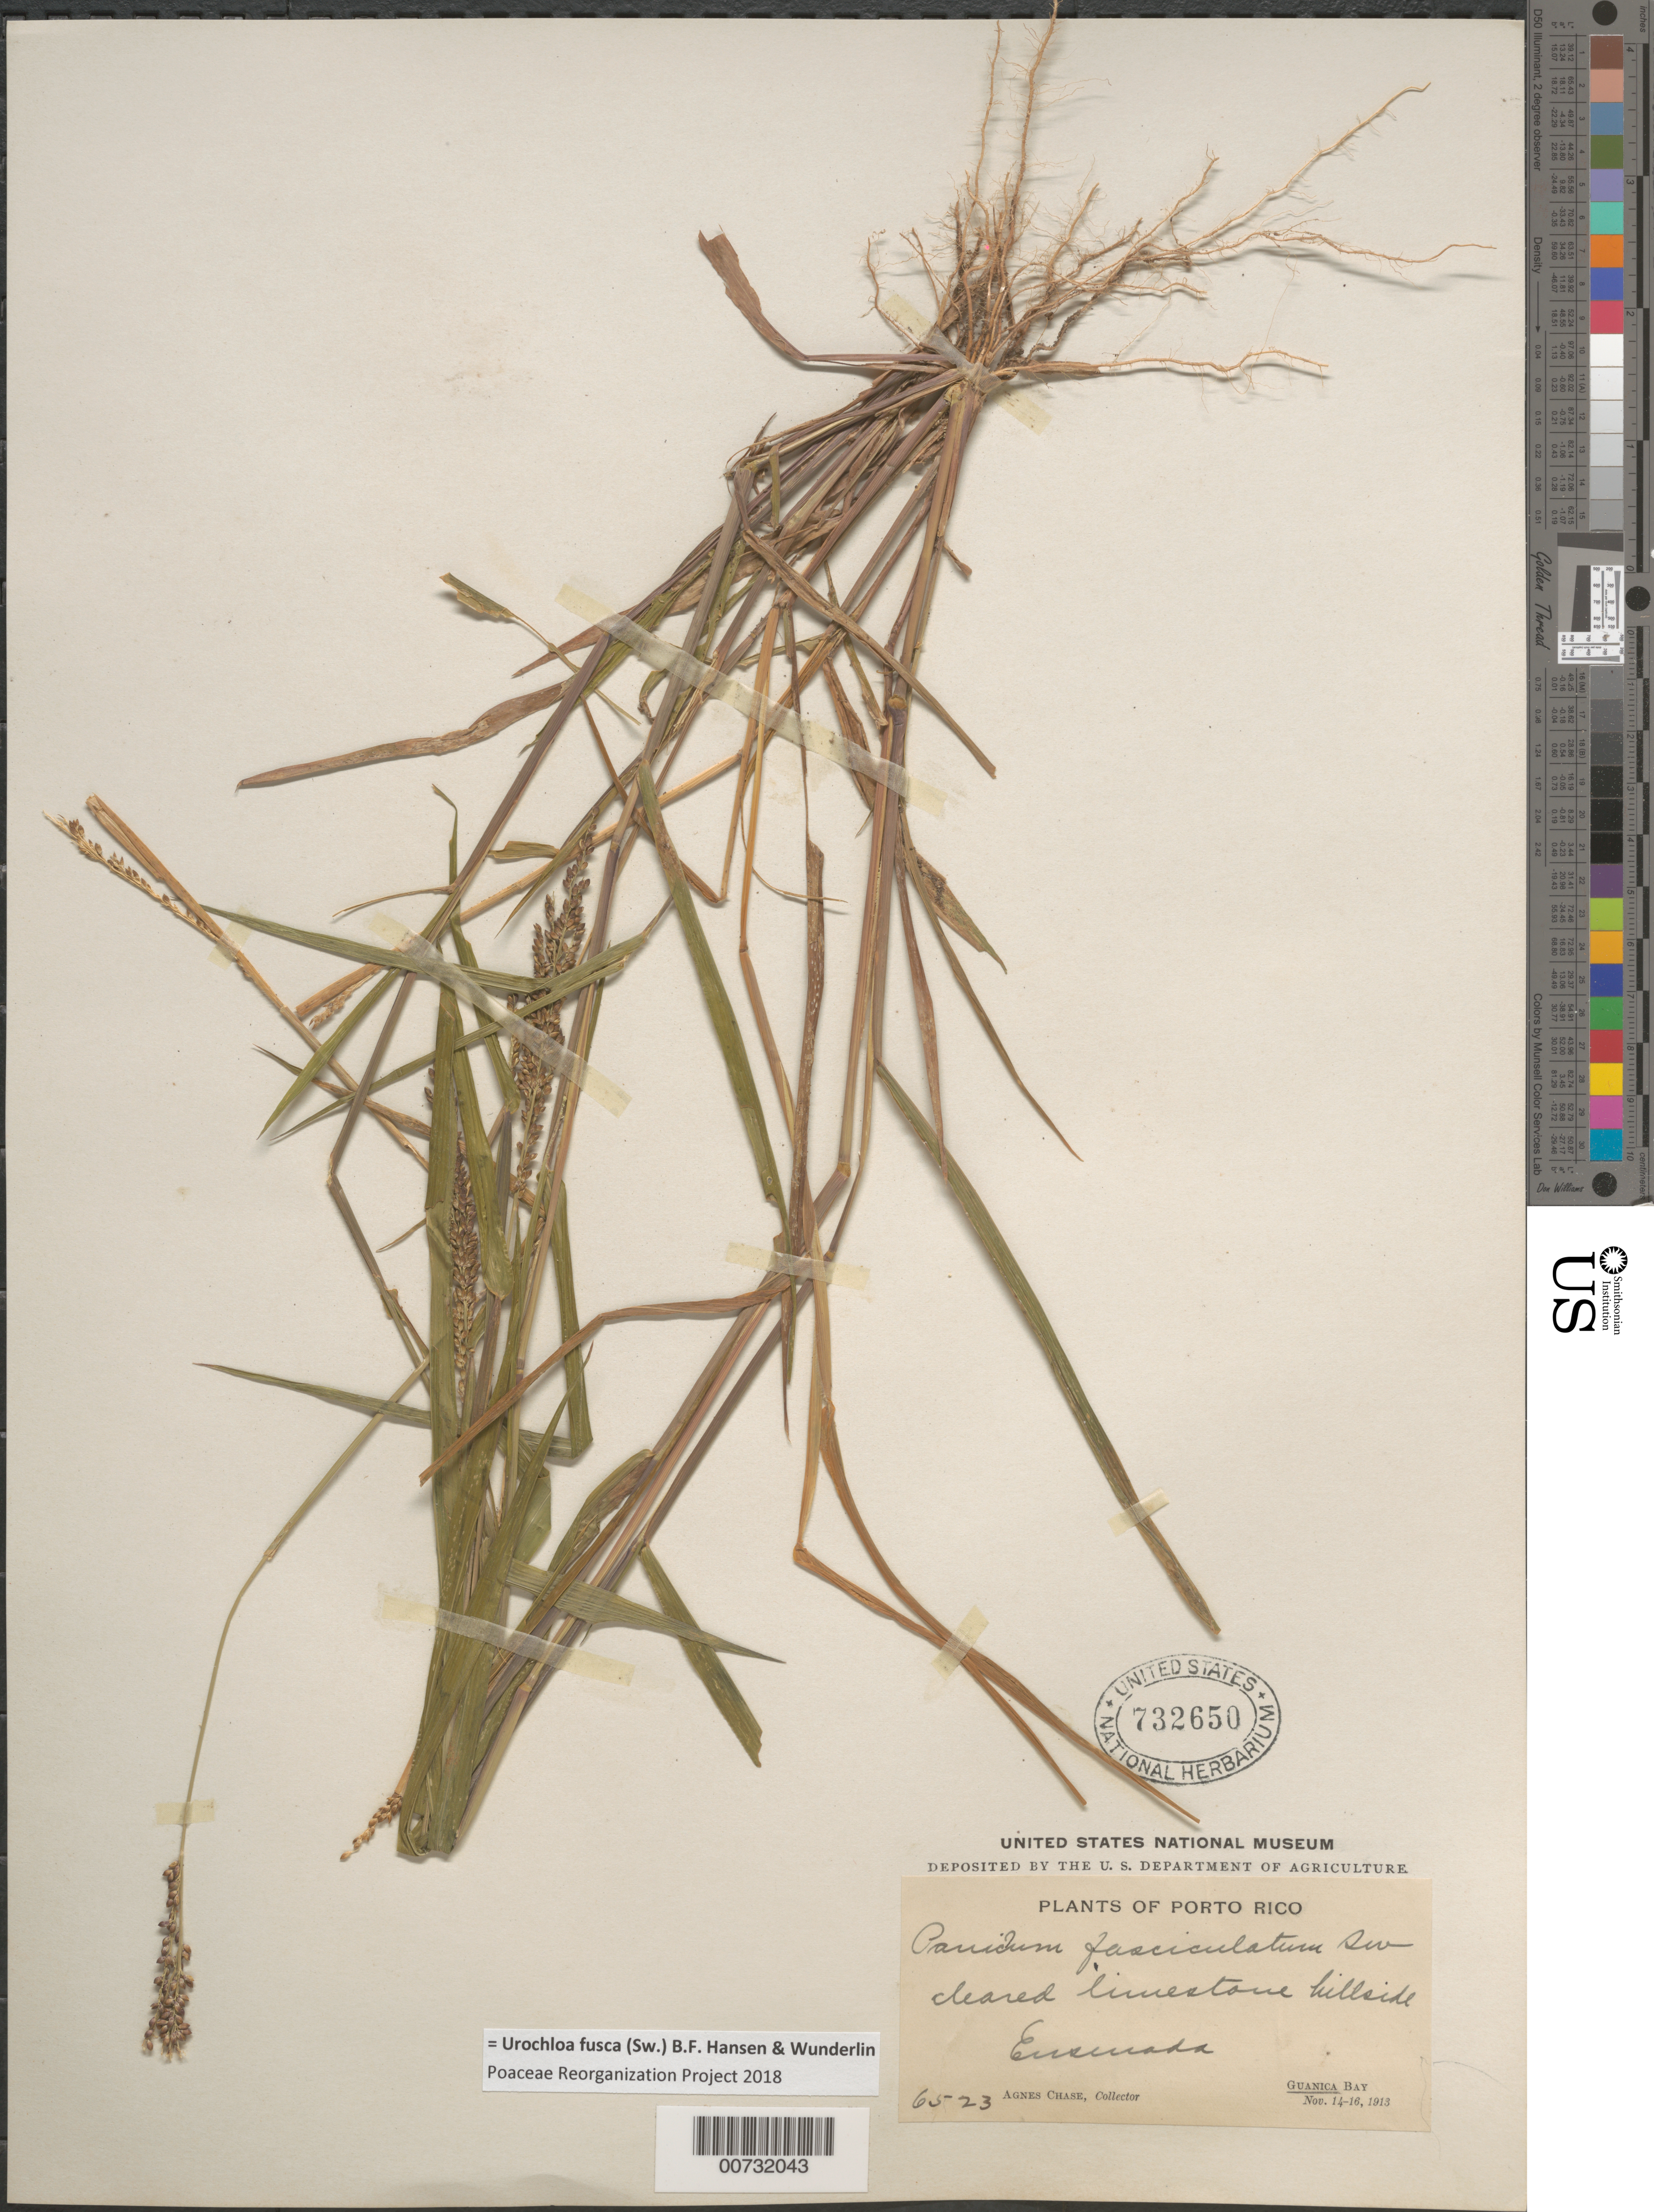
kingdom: Plantae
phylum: Tracheophyta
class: Liliopsida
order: Poales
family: Poaceae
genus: Urochloa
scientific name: Urochloa fusca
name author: (Sw.) B.F. Hansen & Wunderlin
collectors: A. Chase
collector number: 6523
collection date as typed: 14 Nov 1913 to 16 Nov 1913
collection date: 1913-11-14/1913-11-16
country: Puerto Rico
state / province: Guánica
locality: Ensenada, Guanica Bay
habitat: Cleared limestone hillside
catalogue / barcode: US 732650